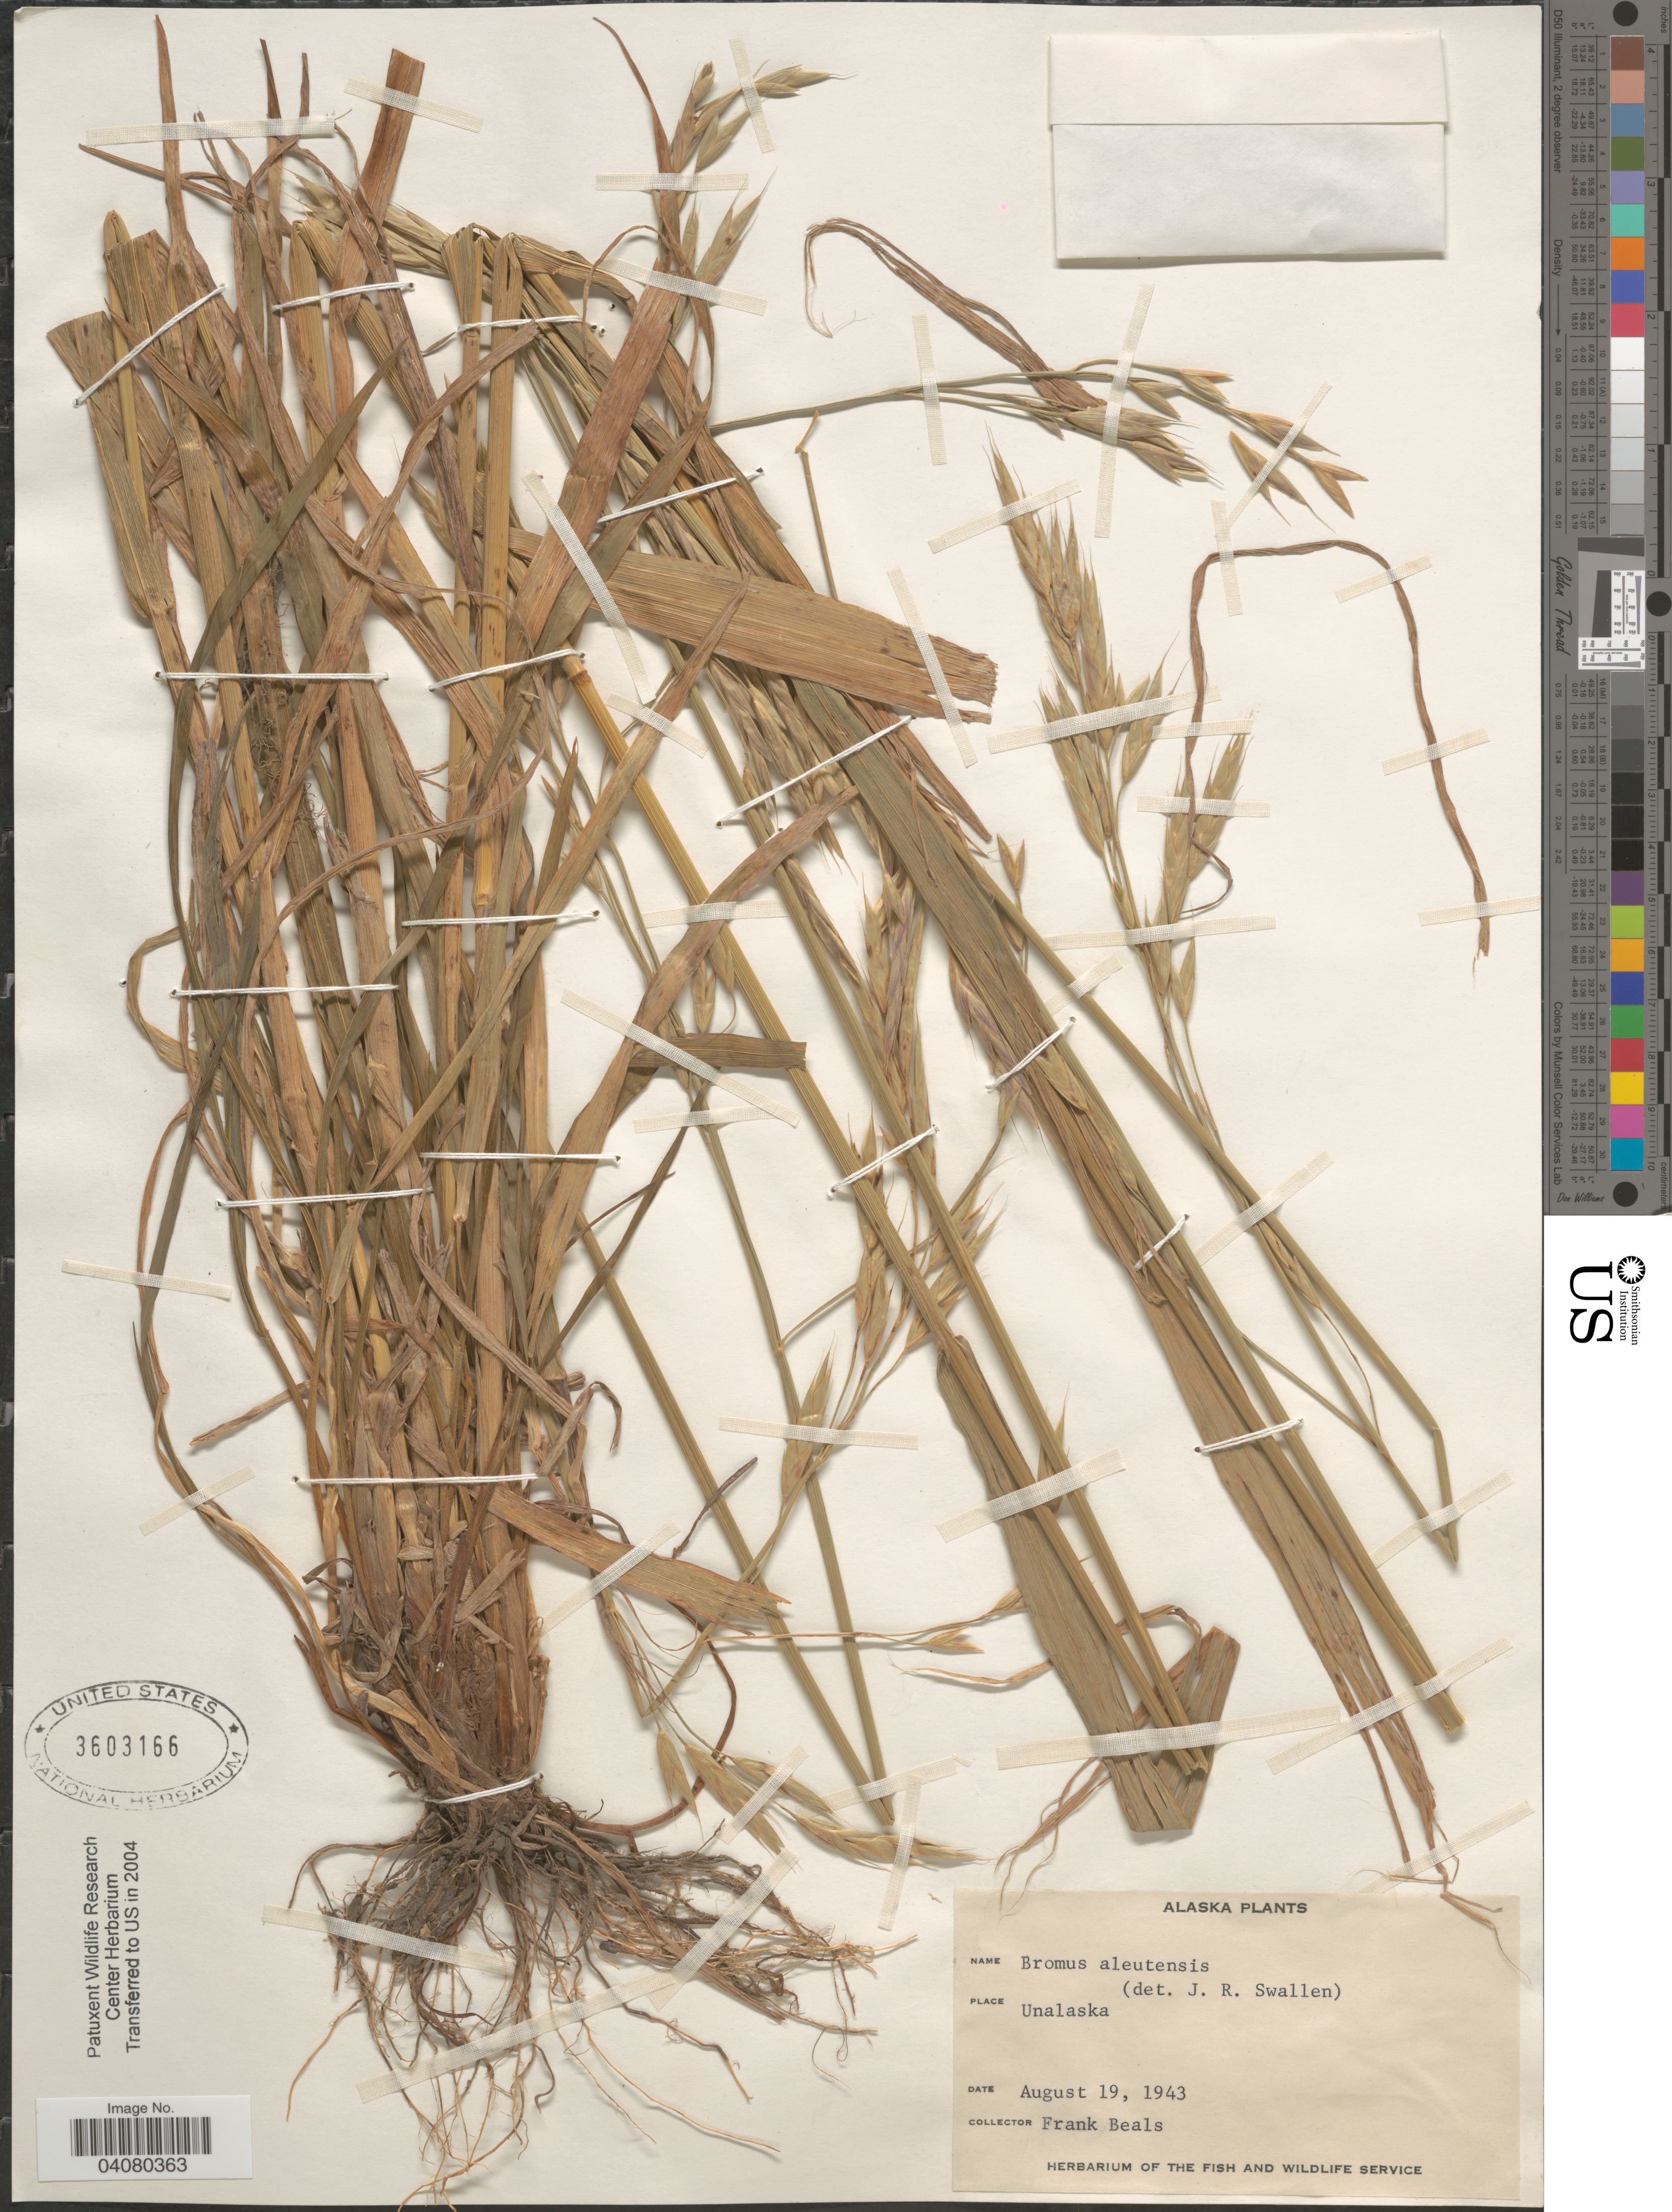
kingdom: Plantae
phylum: Tracheophyta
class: Liliopsida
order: Poales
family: Poaceae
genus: Bromus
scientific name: Bromus aleutensis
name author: Trin. ex Griseb.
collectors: F. Beals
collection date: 1943-08-19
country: United States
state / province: Alaska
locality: Unalaska.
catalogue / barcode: US 3603166